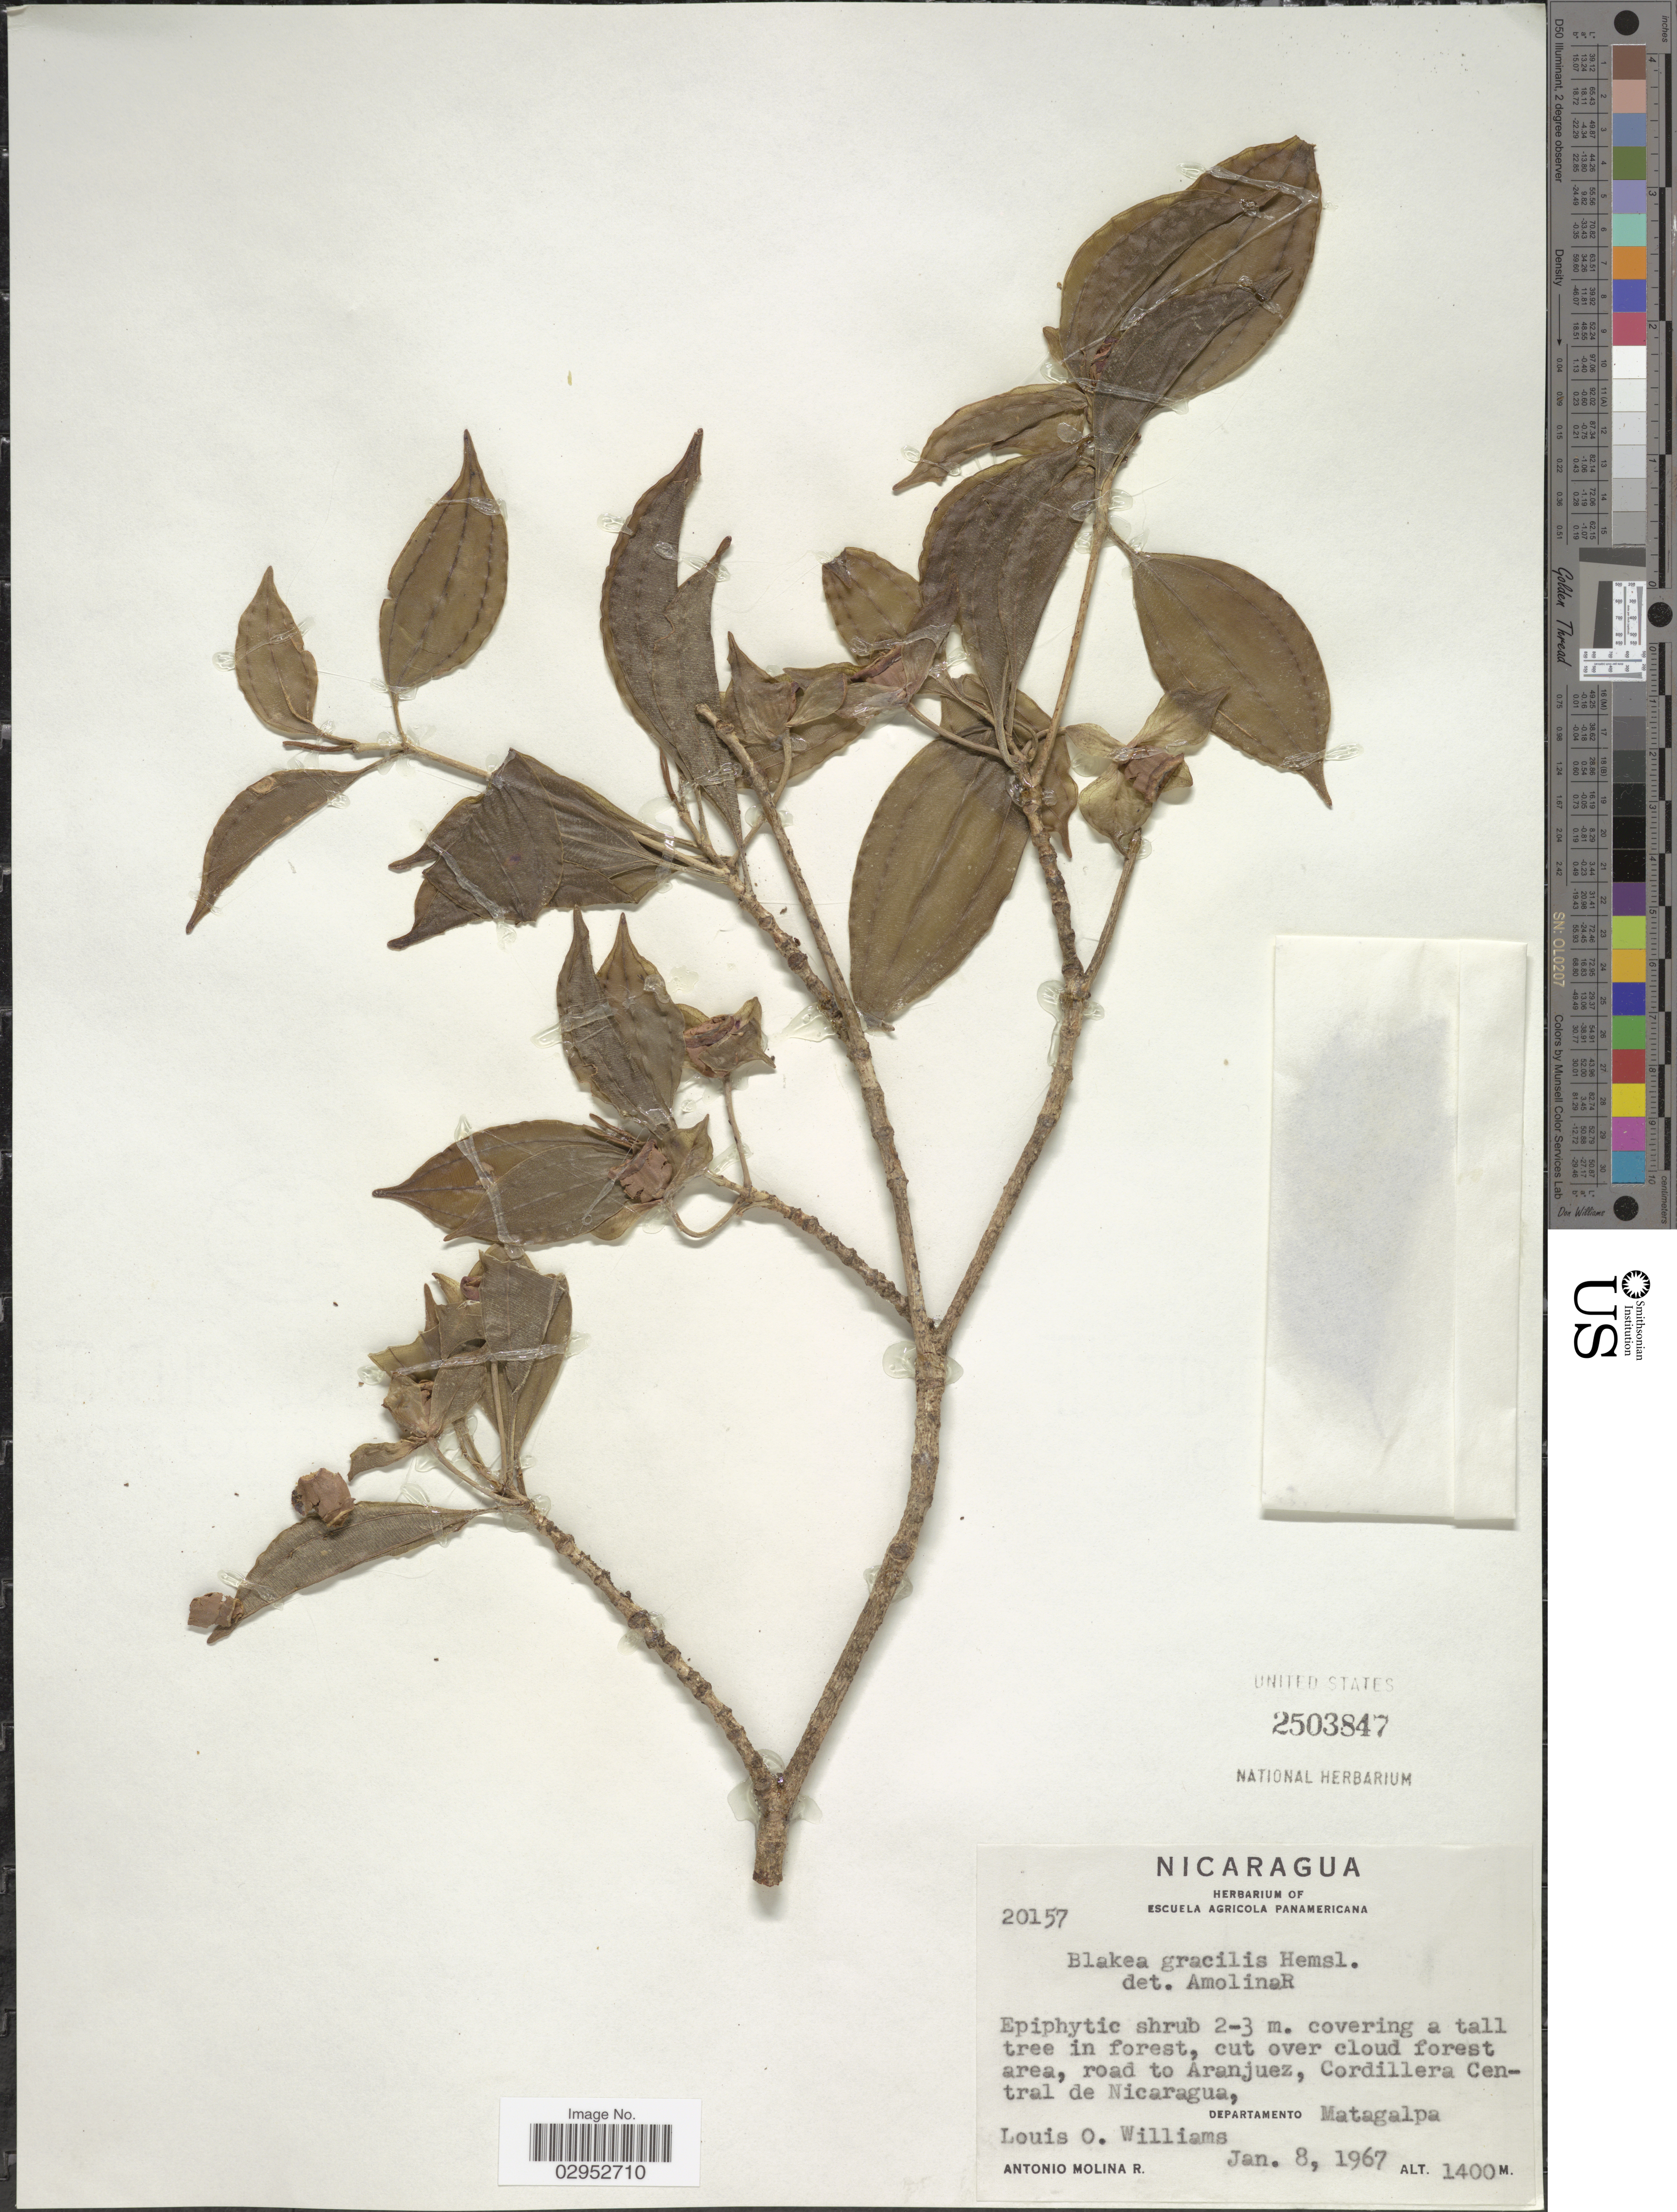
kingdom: Plantae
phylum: Tracheophyta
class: Magnoliopsida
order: Myrtales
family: Melastomataceae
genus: Blakea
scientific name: Blakea gracilis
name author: Hemsl.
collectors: L. O. Williams & A. Molina R.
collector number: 20157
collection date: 1967-01-08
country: Nicaragua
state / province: Matagalpa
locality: Cut over cloud forest area, road to Aranjuez, Cordillera Central de Nicaragua, Departamento Matagalpa.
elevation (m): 1400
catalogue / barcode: US 2503847